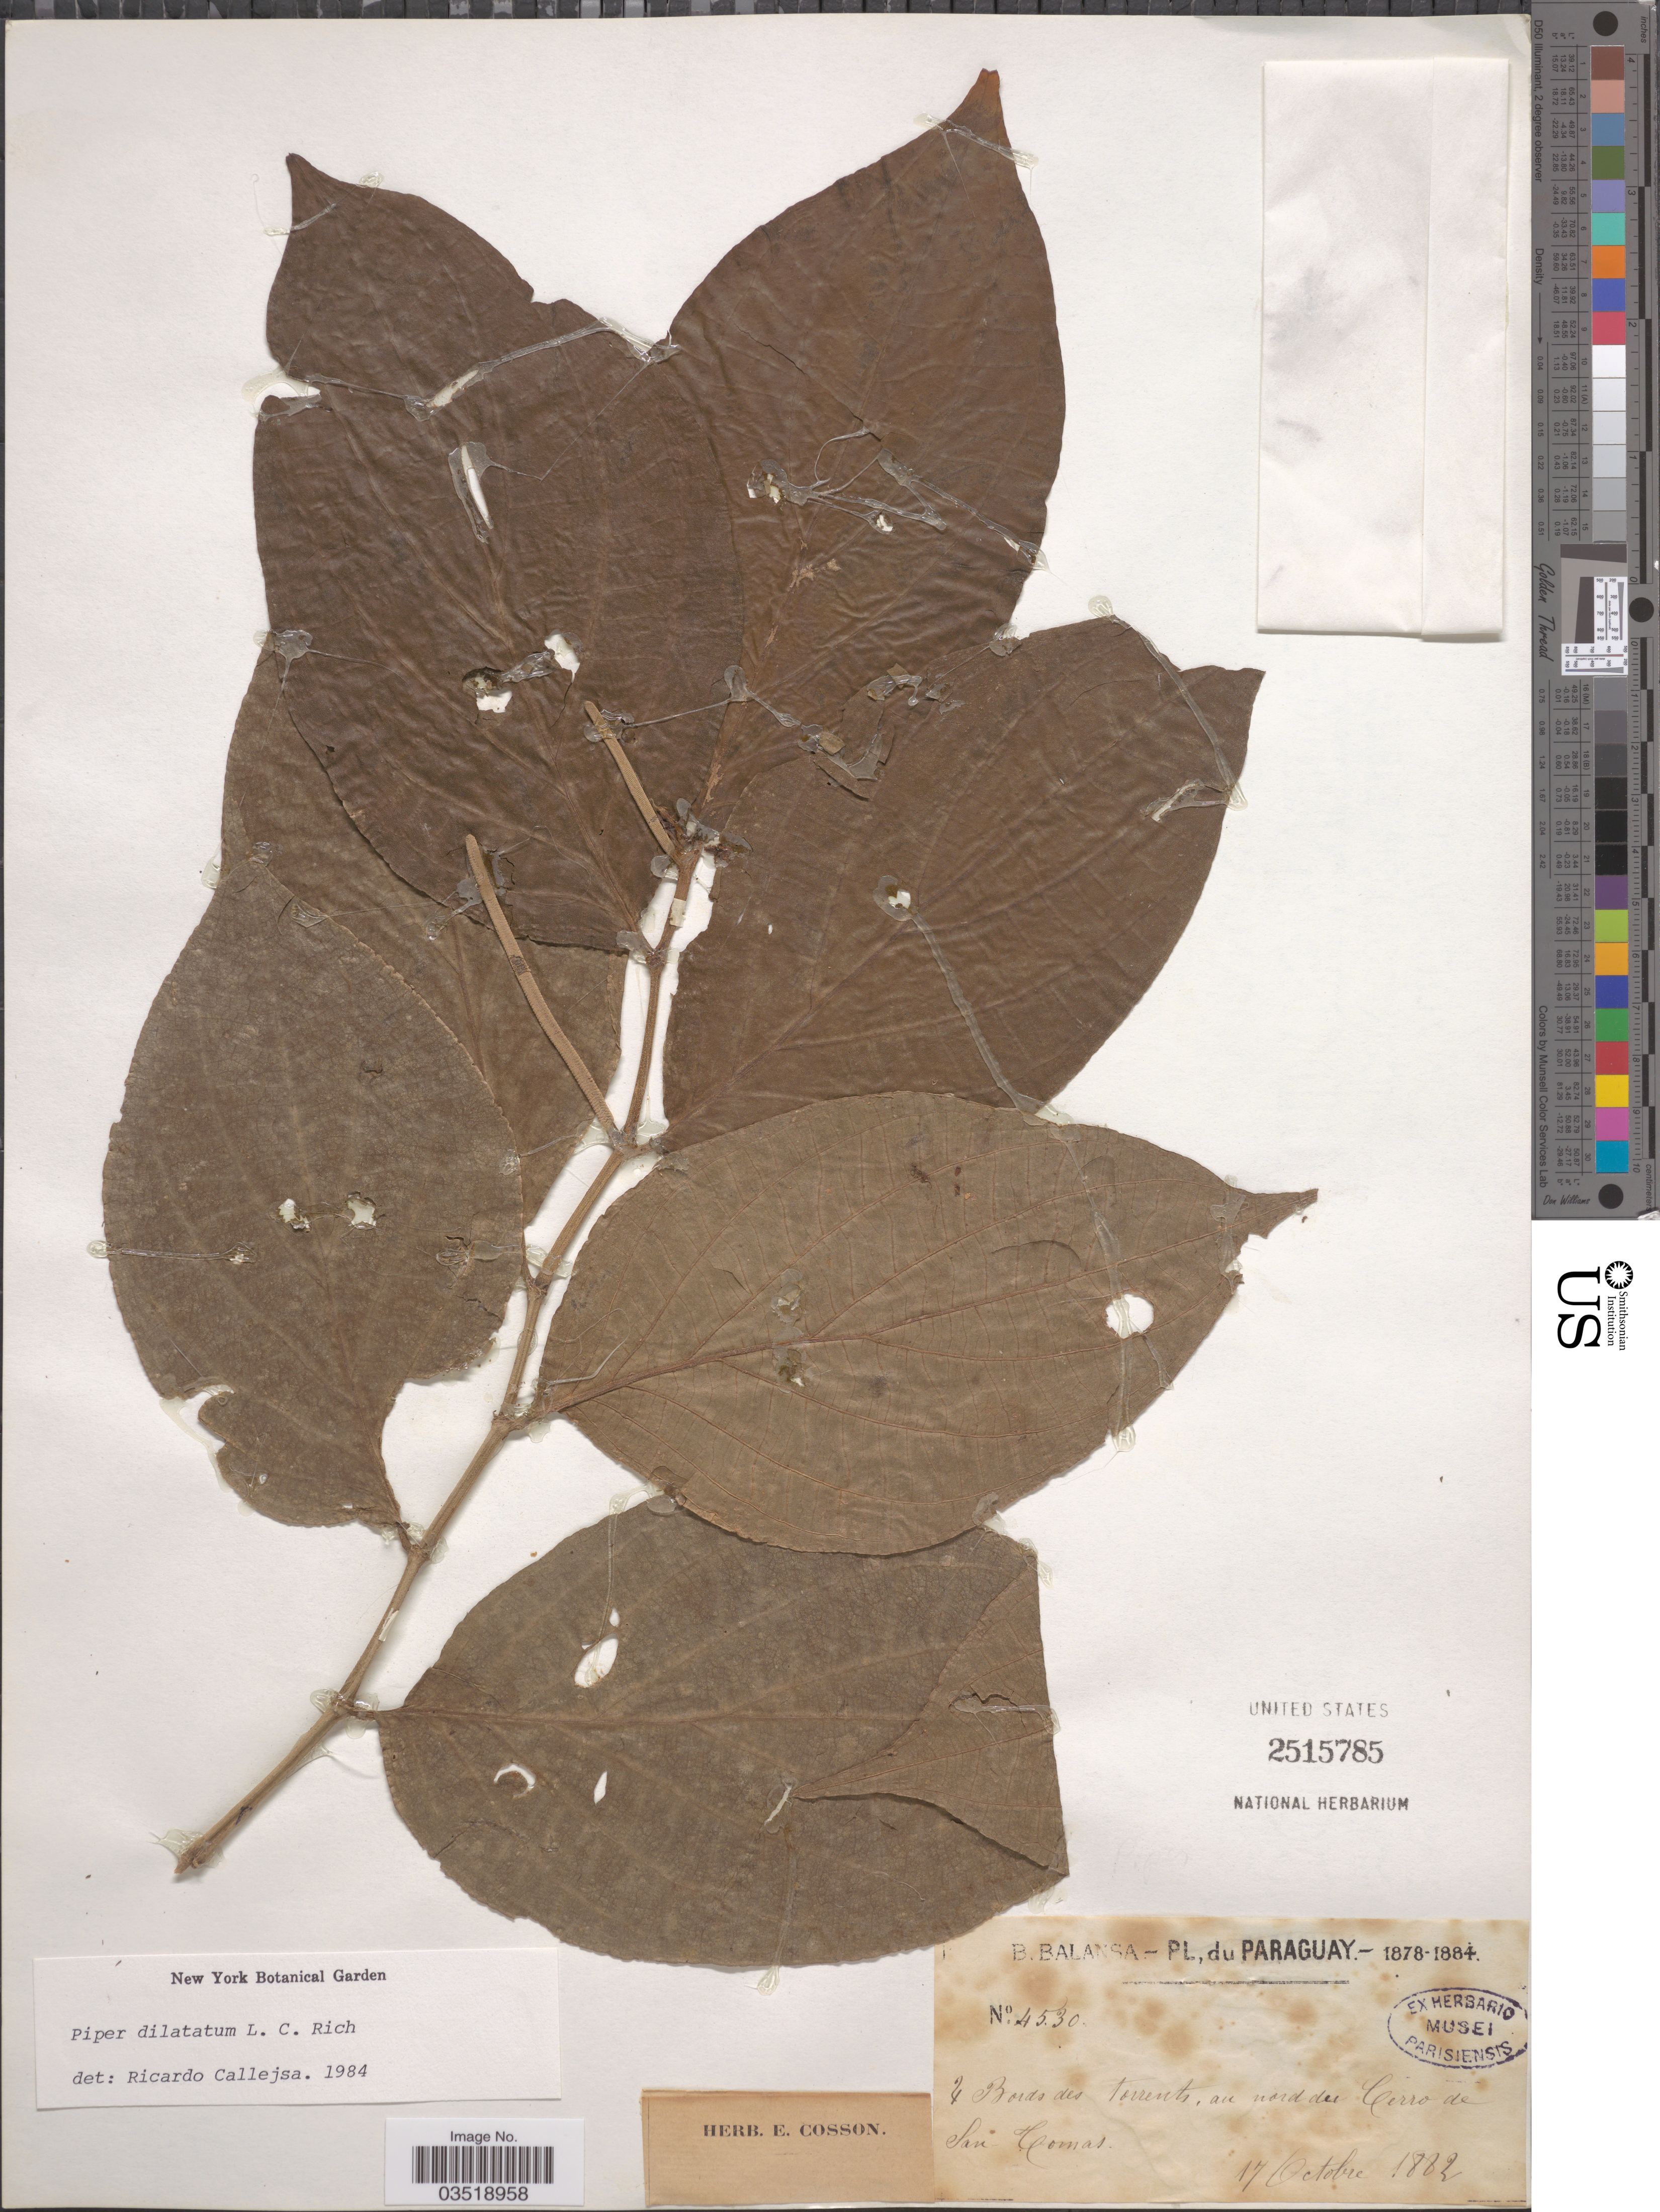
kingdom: Plantae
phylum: Tracheophyta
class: Magnoliopsida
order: Piperales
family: Piperaceae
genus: Piper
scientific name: Piper dilatatum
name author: Rich.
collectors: B. Balansa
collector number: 4530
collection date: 1882-10-17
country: Paraguay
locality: Bords des torrents, au nord des Cerro de San Tomas.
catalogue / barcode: US 2515785